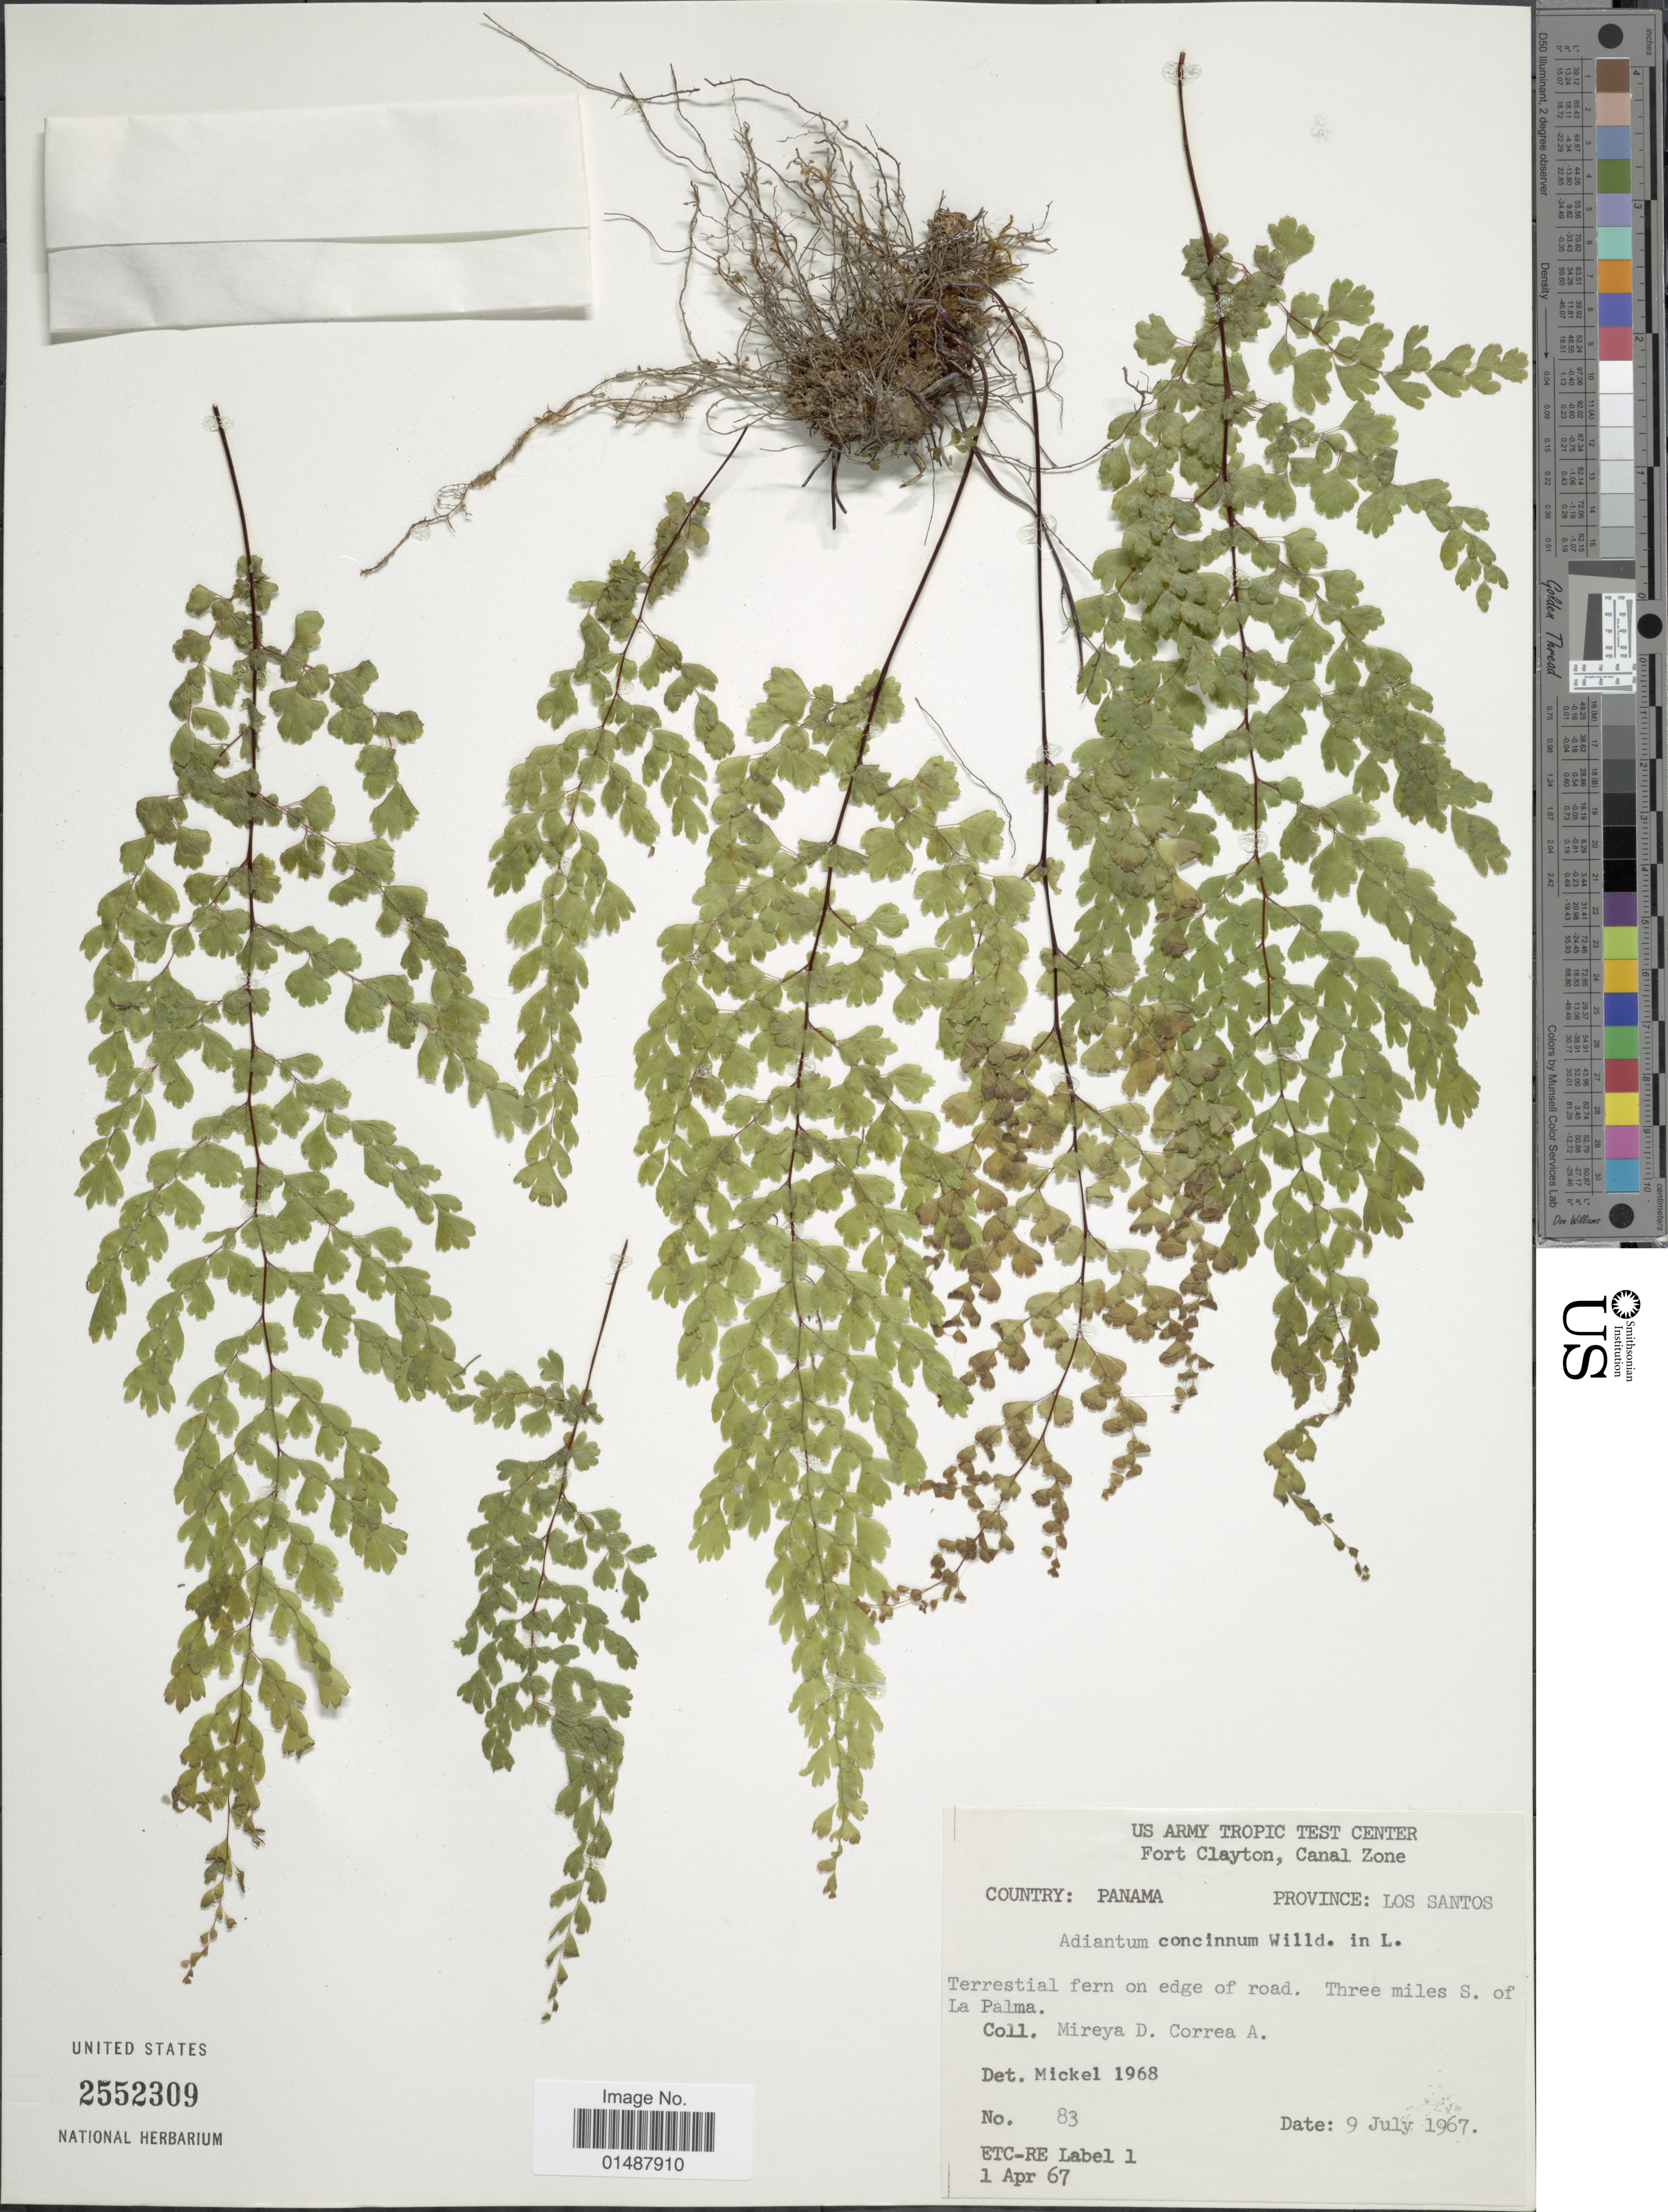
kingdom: Plantae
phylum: Tracheophyta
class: Polypodiopsida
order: Polypodiales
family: Pteridaceae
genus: Adiantum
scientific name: Adiantum concinnum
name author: Humb. & Bonpl. ex Willd.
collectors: M. D. Corrêa-A.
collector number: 83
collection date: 1967-07-09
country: Panama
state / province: Los Santos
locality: Terrestrial fern on edge of road. three miles S. of La Palma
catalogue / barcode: US 2552309